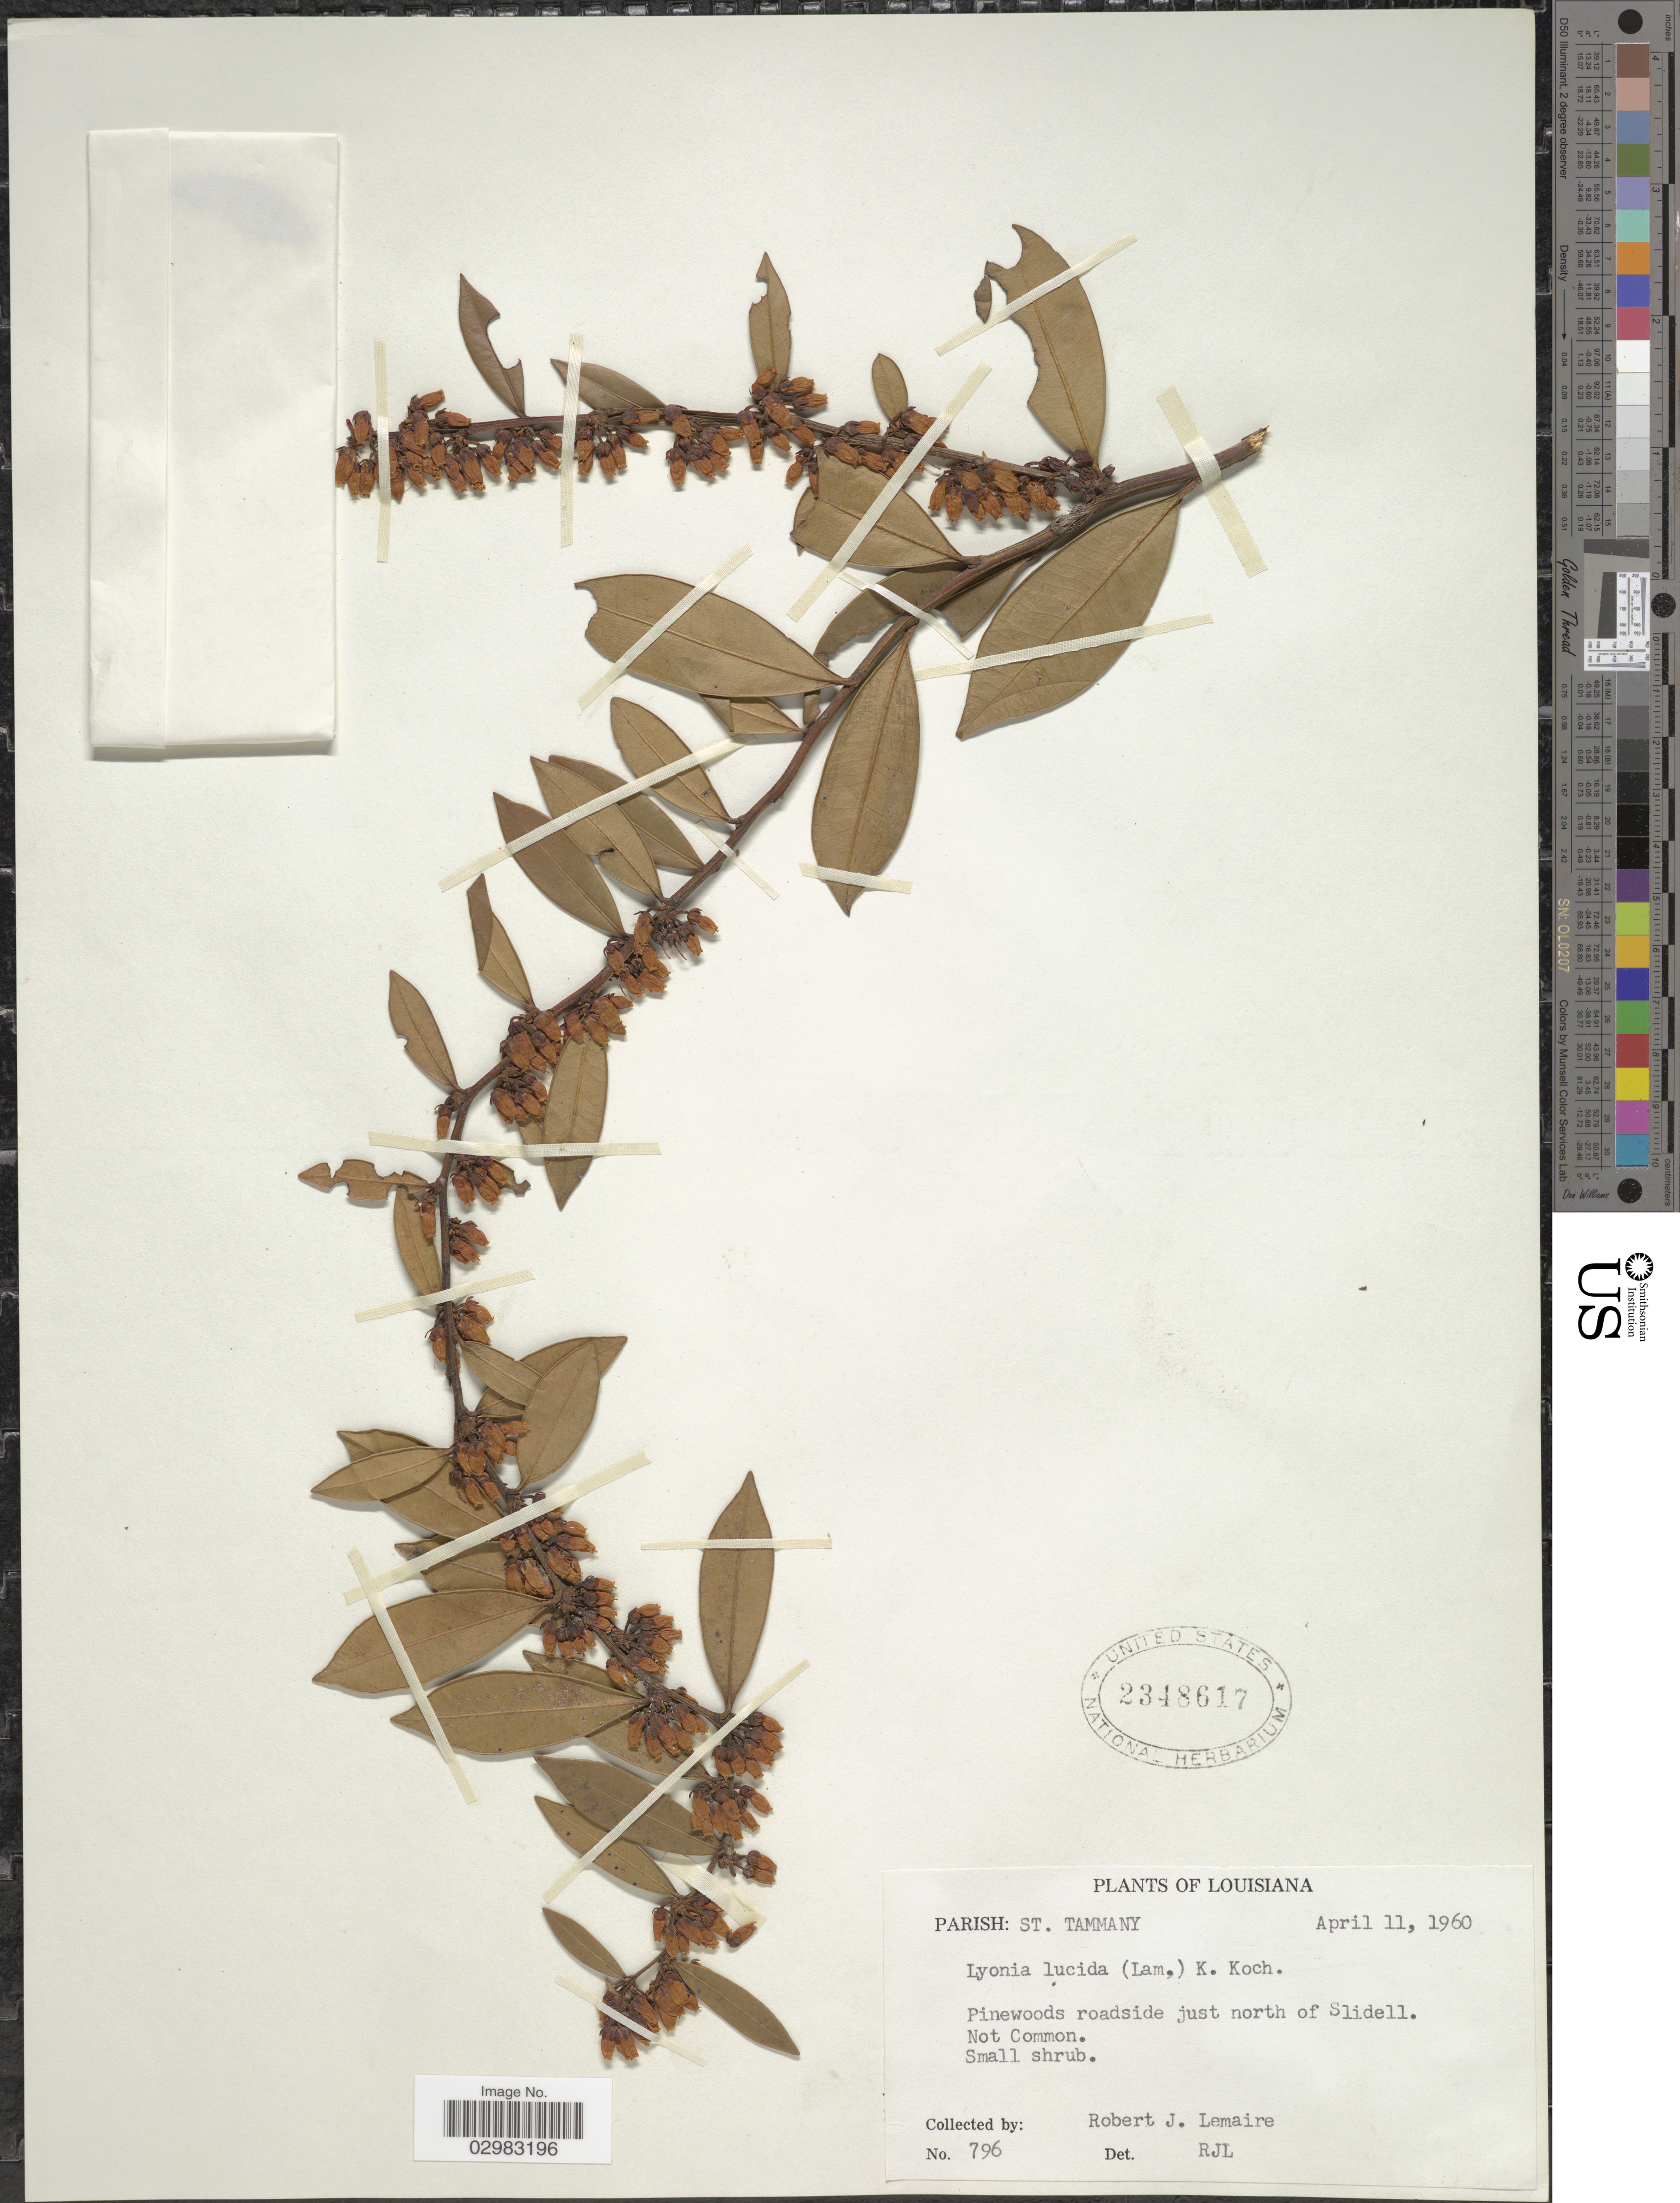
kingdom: Plantae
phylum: Tracheophyta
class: Magnoliopsida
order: Ericales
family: Ericaceae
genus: Lyonia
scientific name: Lyonia lucida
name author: K. Koch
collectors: R. J. Lemaire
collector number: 796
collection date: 1960-04-11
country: United States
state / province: Louisiana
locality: Parish: St. Tammany. Just north of Slidell.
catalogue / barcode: US 2348617